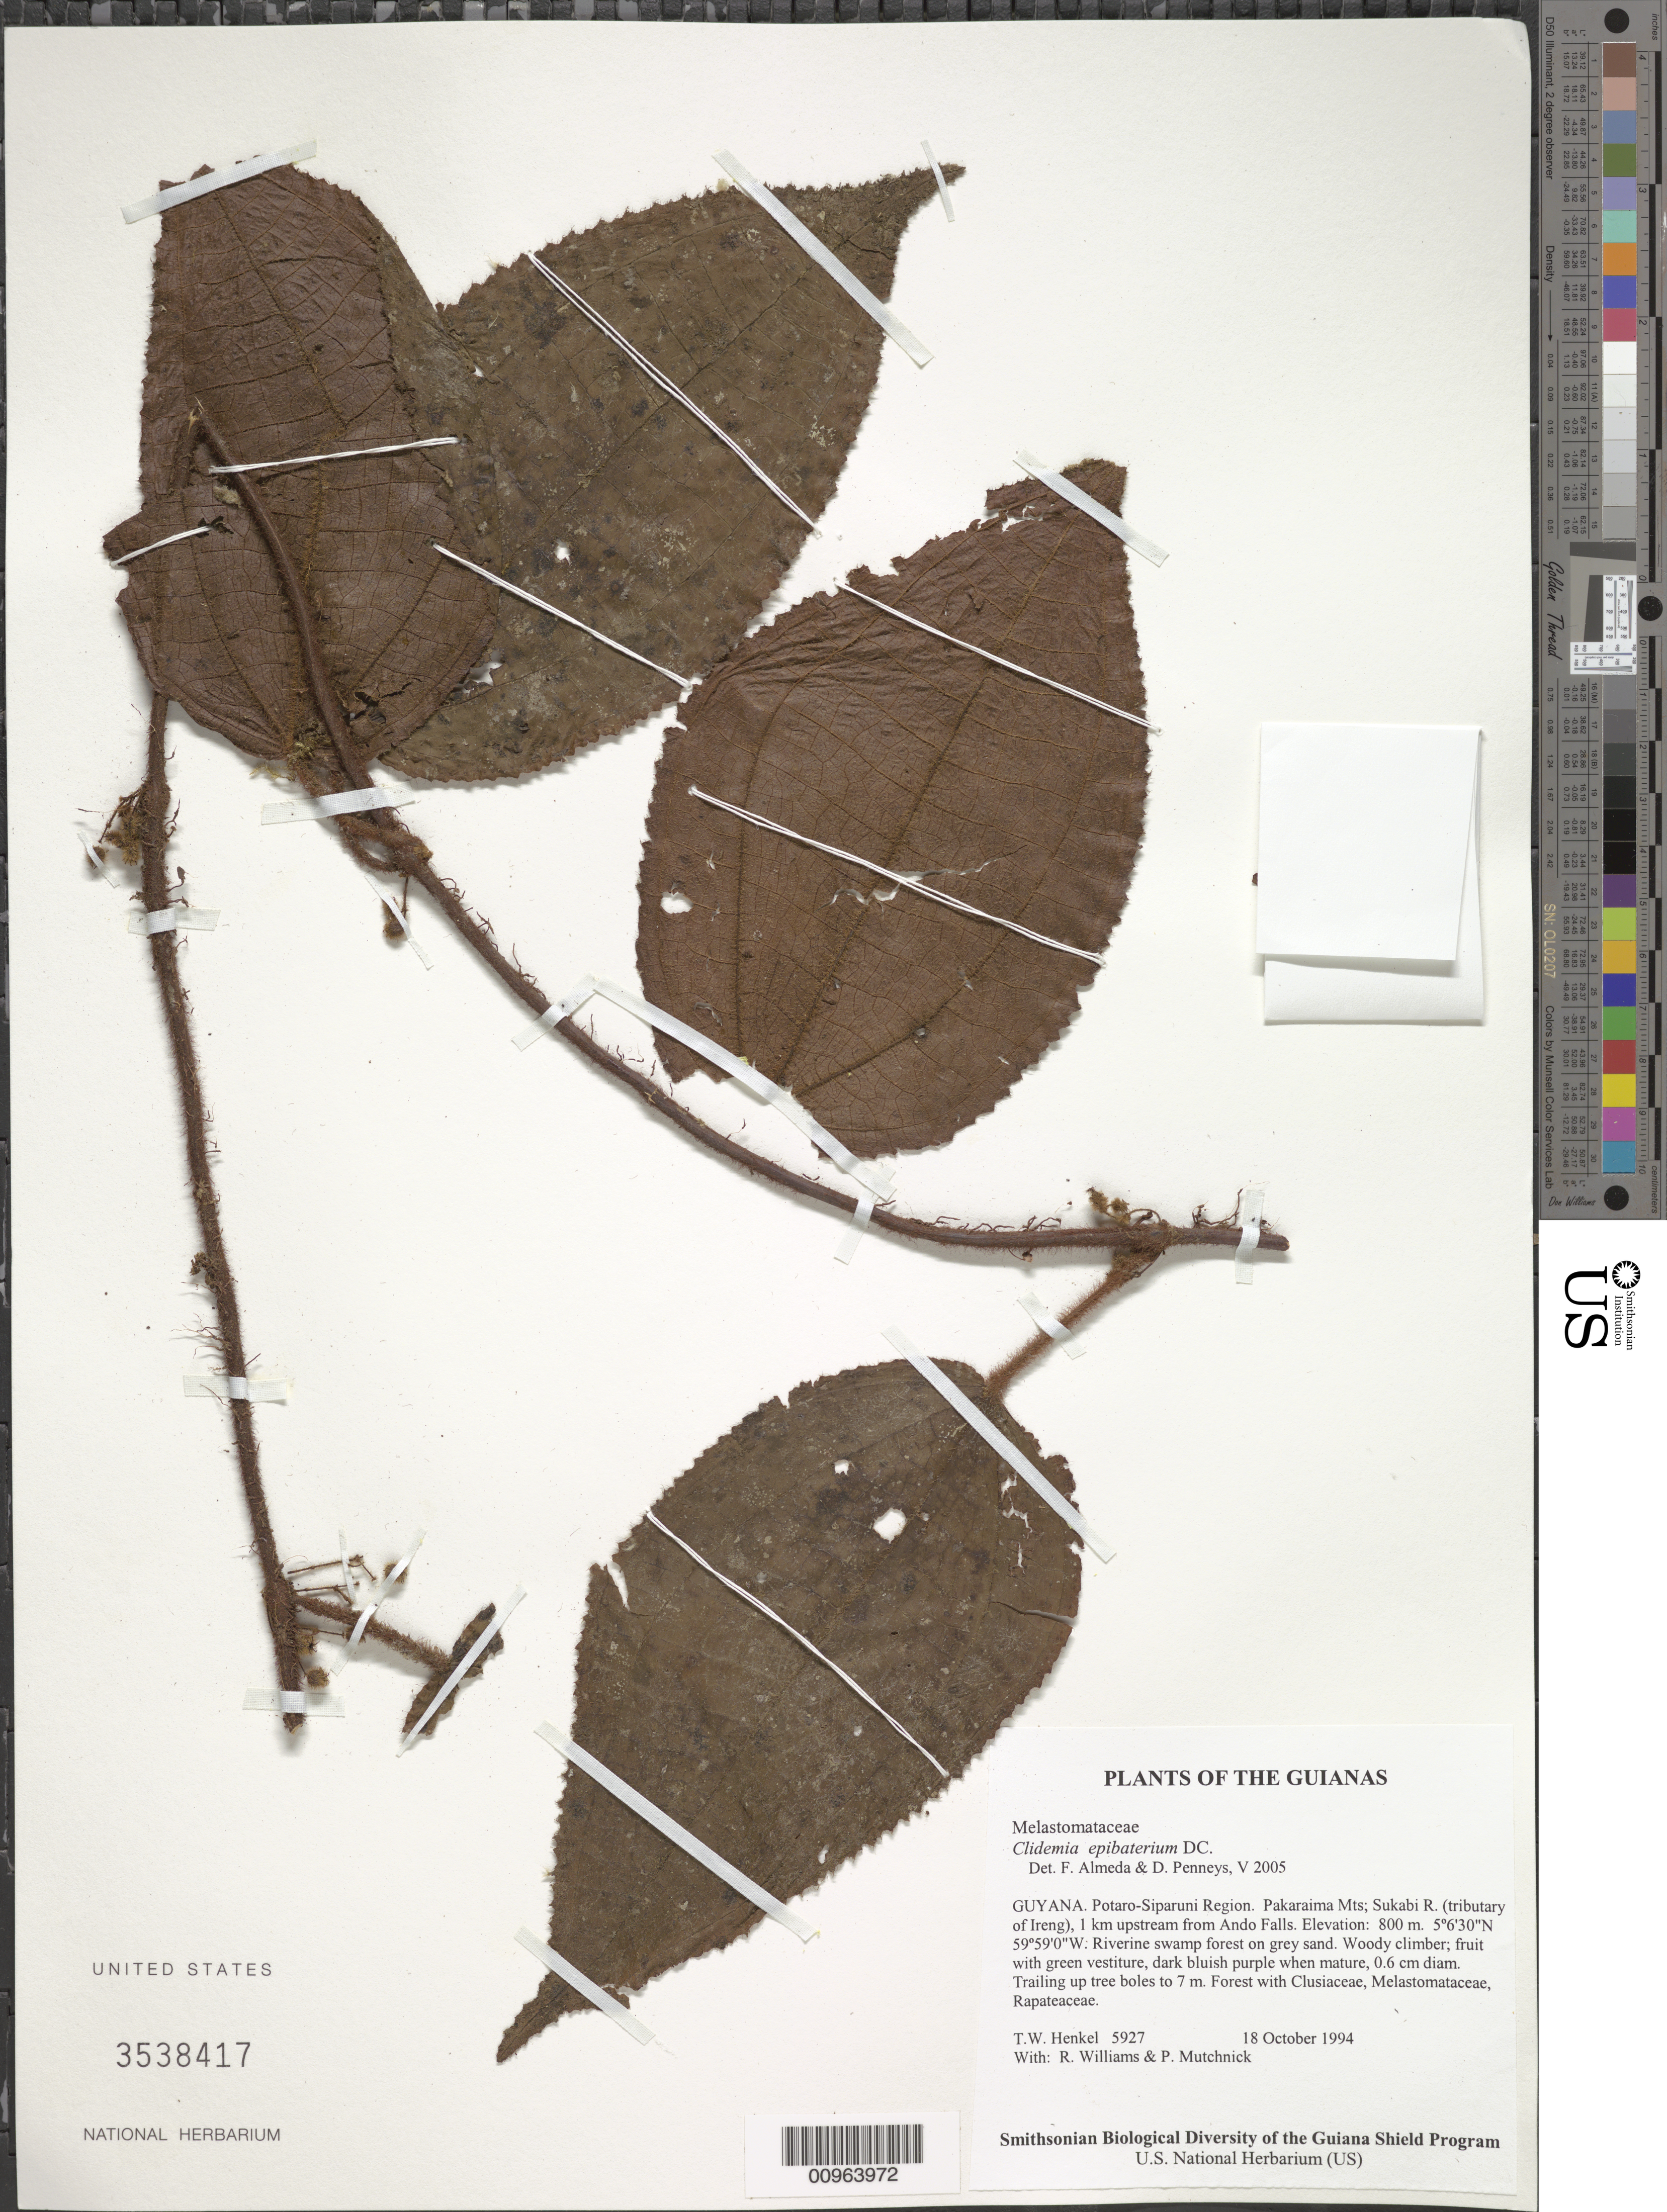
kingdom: Plantae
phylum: Tracheophyta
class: Magnoliopsida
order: Myrtales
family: Melastomataceae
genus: Clidemia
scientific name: Clidemia epibaterium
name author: DC.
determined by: Almeda, F.; Penneys, D. S.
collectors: T. Henkel, R. Williams & P. Mutchnick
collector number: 5927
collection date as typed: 18 October 1994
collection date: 1994-10-18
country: Guyana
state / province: Potaro-Siparuni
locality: Pakaraima Mts; Sukabi R. (tributary of Ireng), 1 km upstream from Ando Falls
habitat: Riverine swamp forest on grey sand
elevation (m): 800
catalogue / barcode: US 3538417